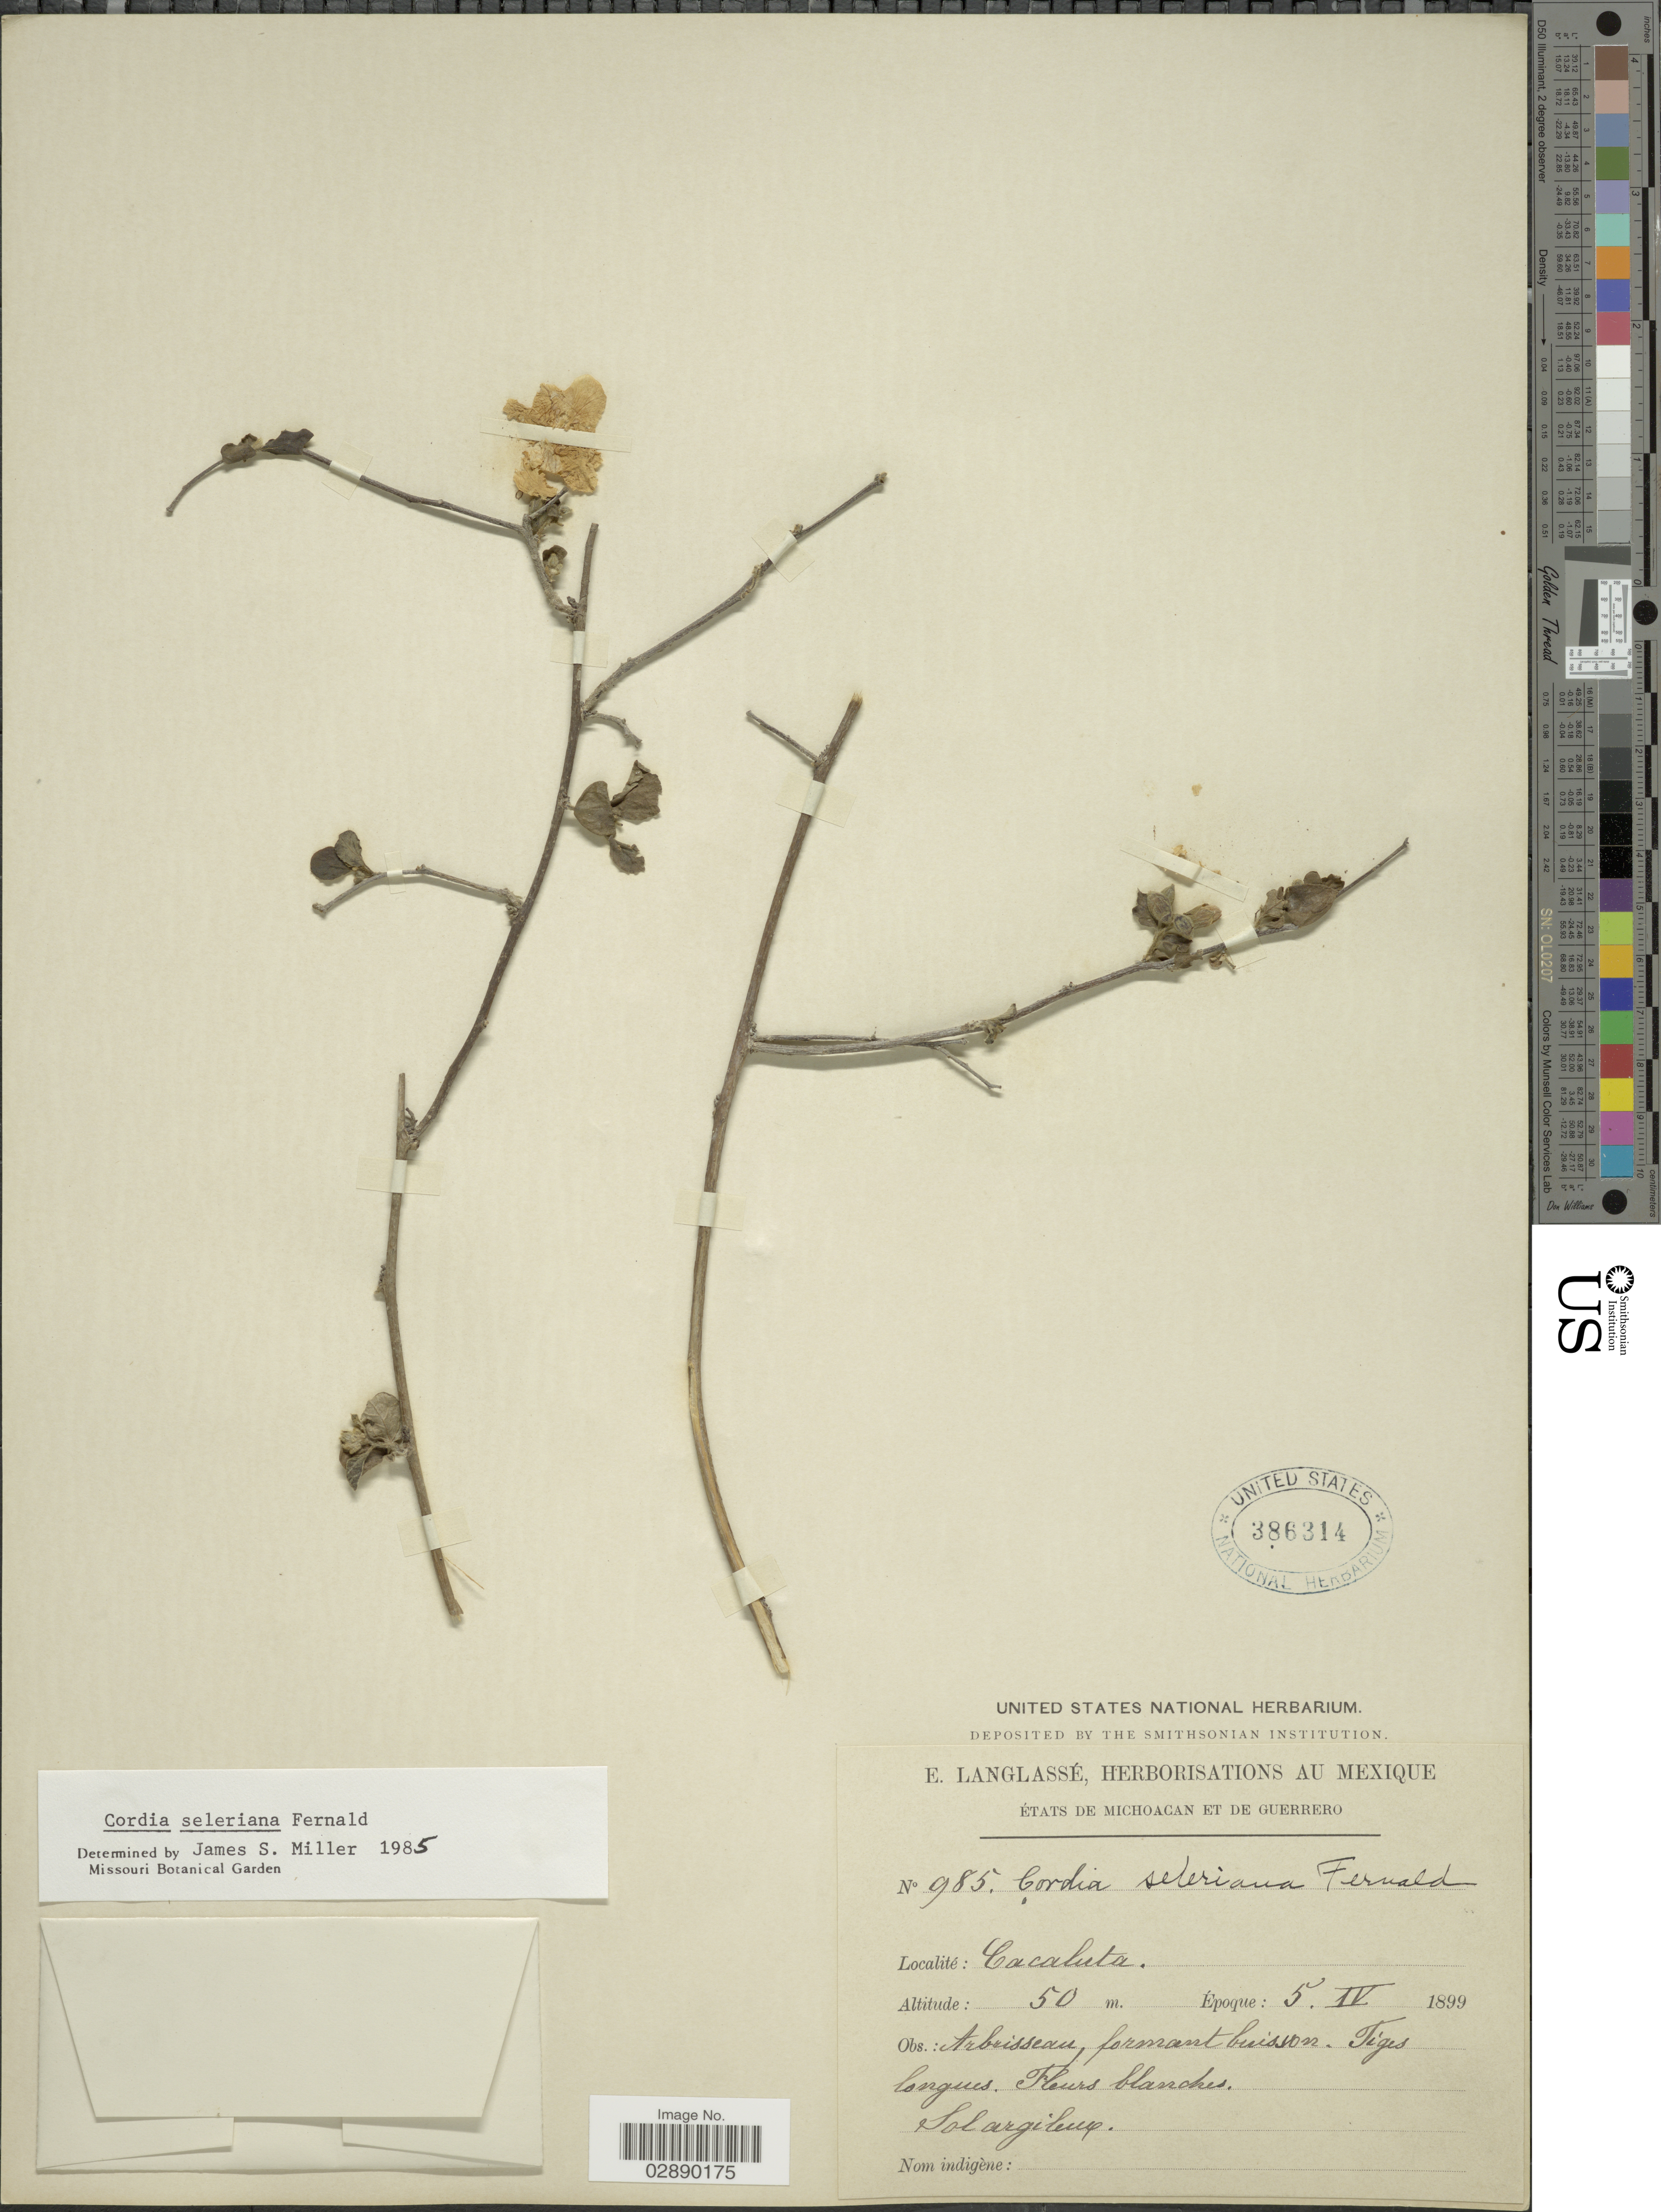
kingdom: Plantae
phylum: Tracheophyta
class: Magnoliopsida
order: Boraginales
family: Cordiaceae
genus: Cordia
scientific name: Cordia seleriana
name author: Fernald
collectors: E. Langlassé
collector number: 985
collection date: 1899-04-05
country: Mexico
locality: États de Michoacan et de Guerrero. Cacaluta.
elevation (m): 50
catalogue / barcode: US 386314